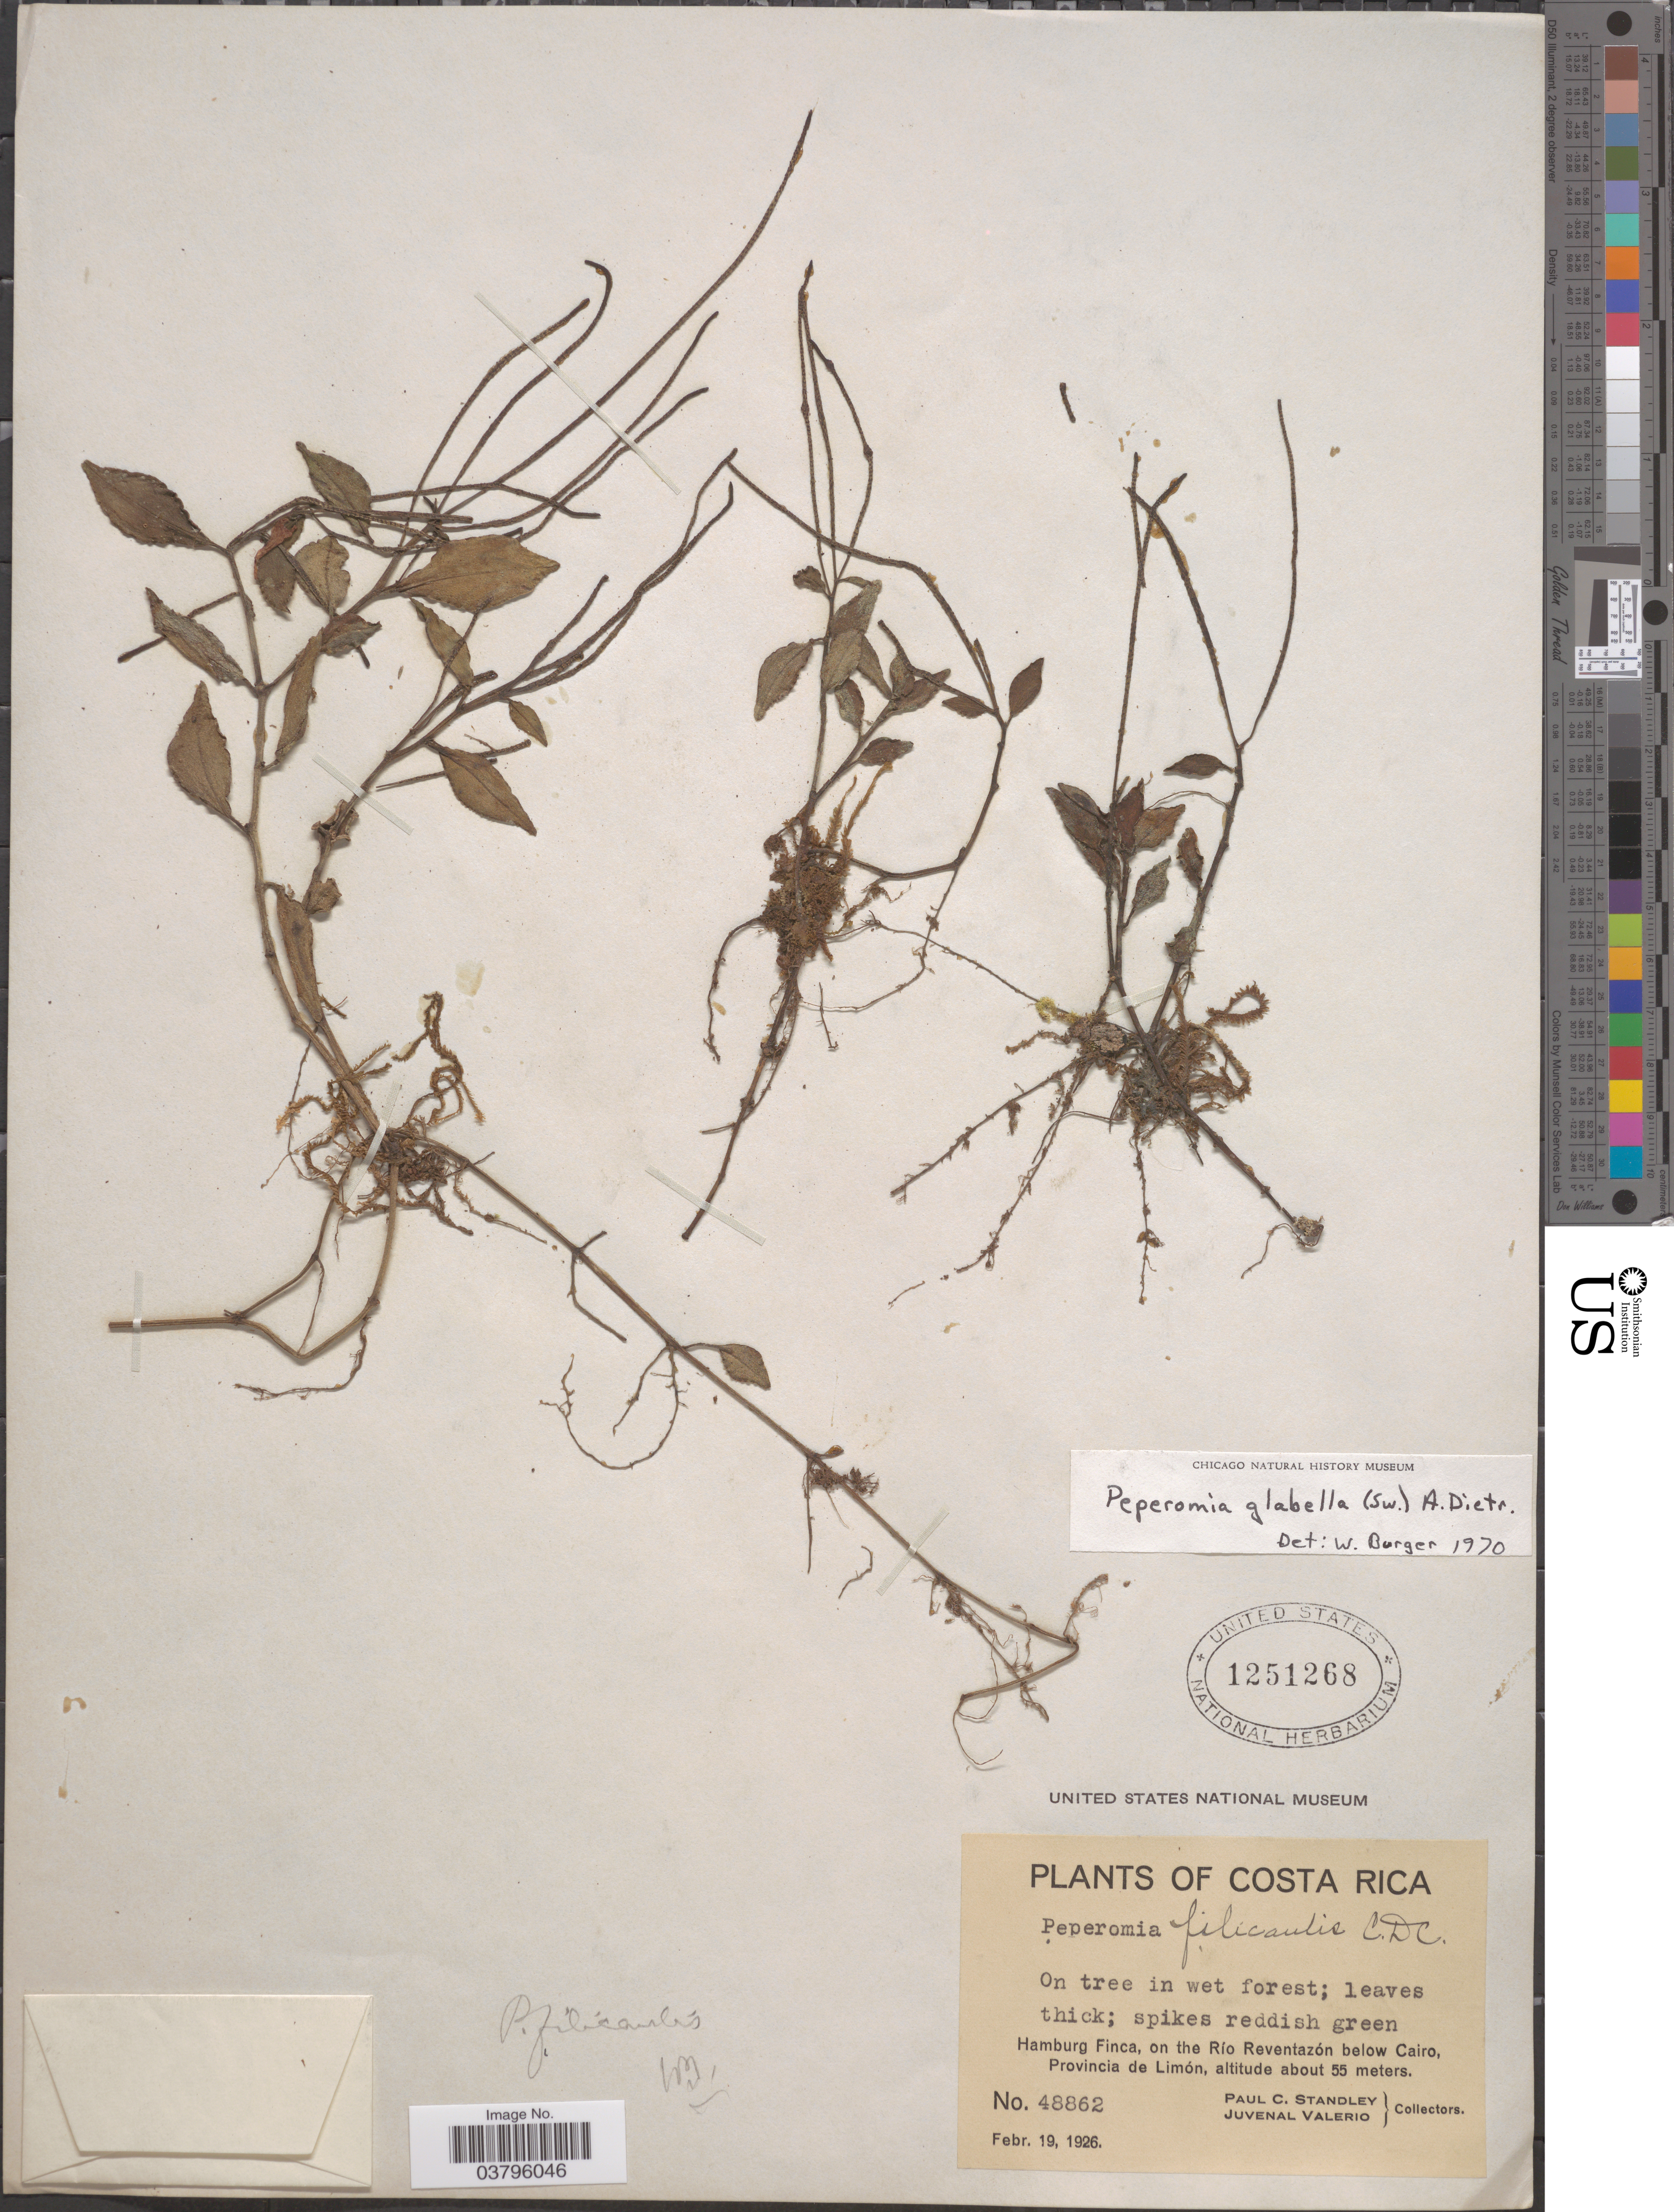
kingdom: Plantae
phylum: Tracheophyta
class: Magnoliopsida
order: Piperales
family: Piperaceae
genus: Peperomia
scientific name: Peperomia glabella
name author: (Sw.) A. Dietr.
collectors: P. C. Standley & J. Valerio R.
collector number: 48862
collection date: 1926-02-19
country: Costa Rica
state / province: Limón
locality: Hamburg Finca, on the Río Reventazón below Cairo.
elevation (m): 55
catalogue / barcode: US 1251268